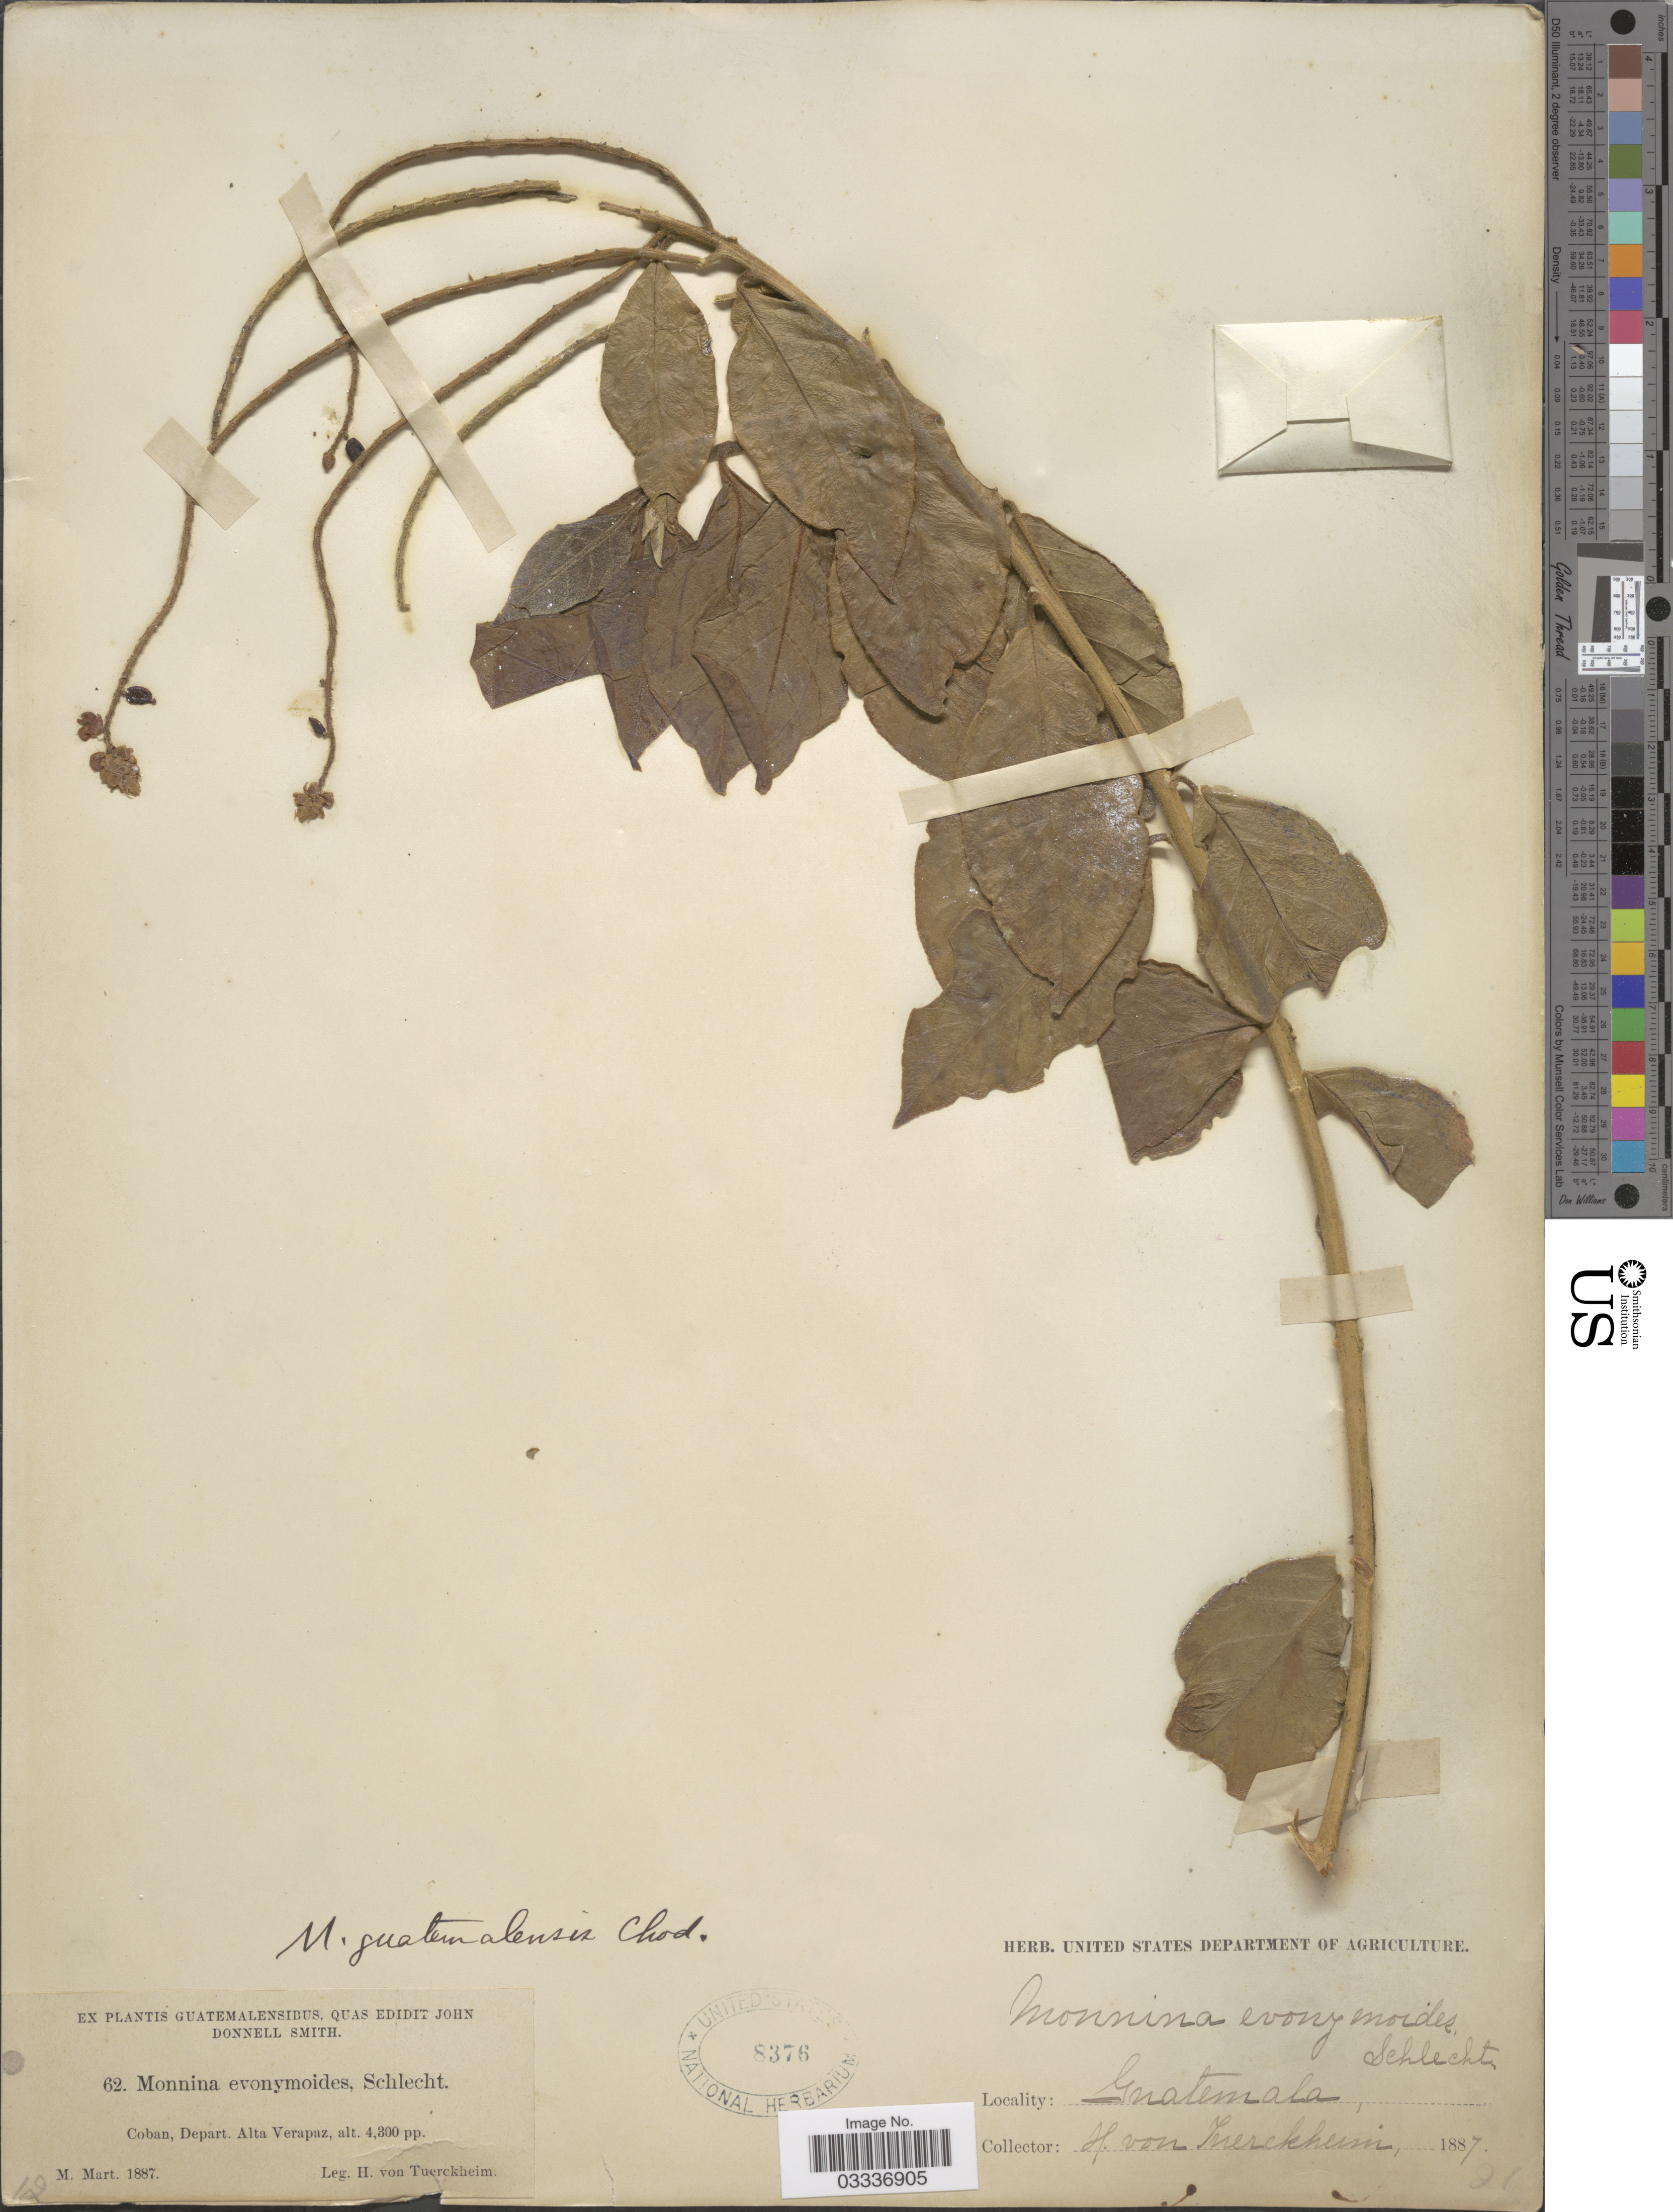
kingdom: Plantae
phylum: Tracheophyta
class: Magnoliopsida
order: Fabales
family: Polygalaceae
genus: Monnina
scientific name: Monnina guatemalensis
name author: Chodat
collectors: H. von Tuerckheim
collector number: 62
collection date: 1887-03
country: Guatemala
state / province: Alta Verapaz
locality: Coban, Depart. Alta Verapaz.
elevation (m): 1311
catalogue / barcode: US 8376